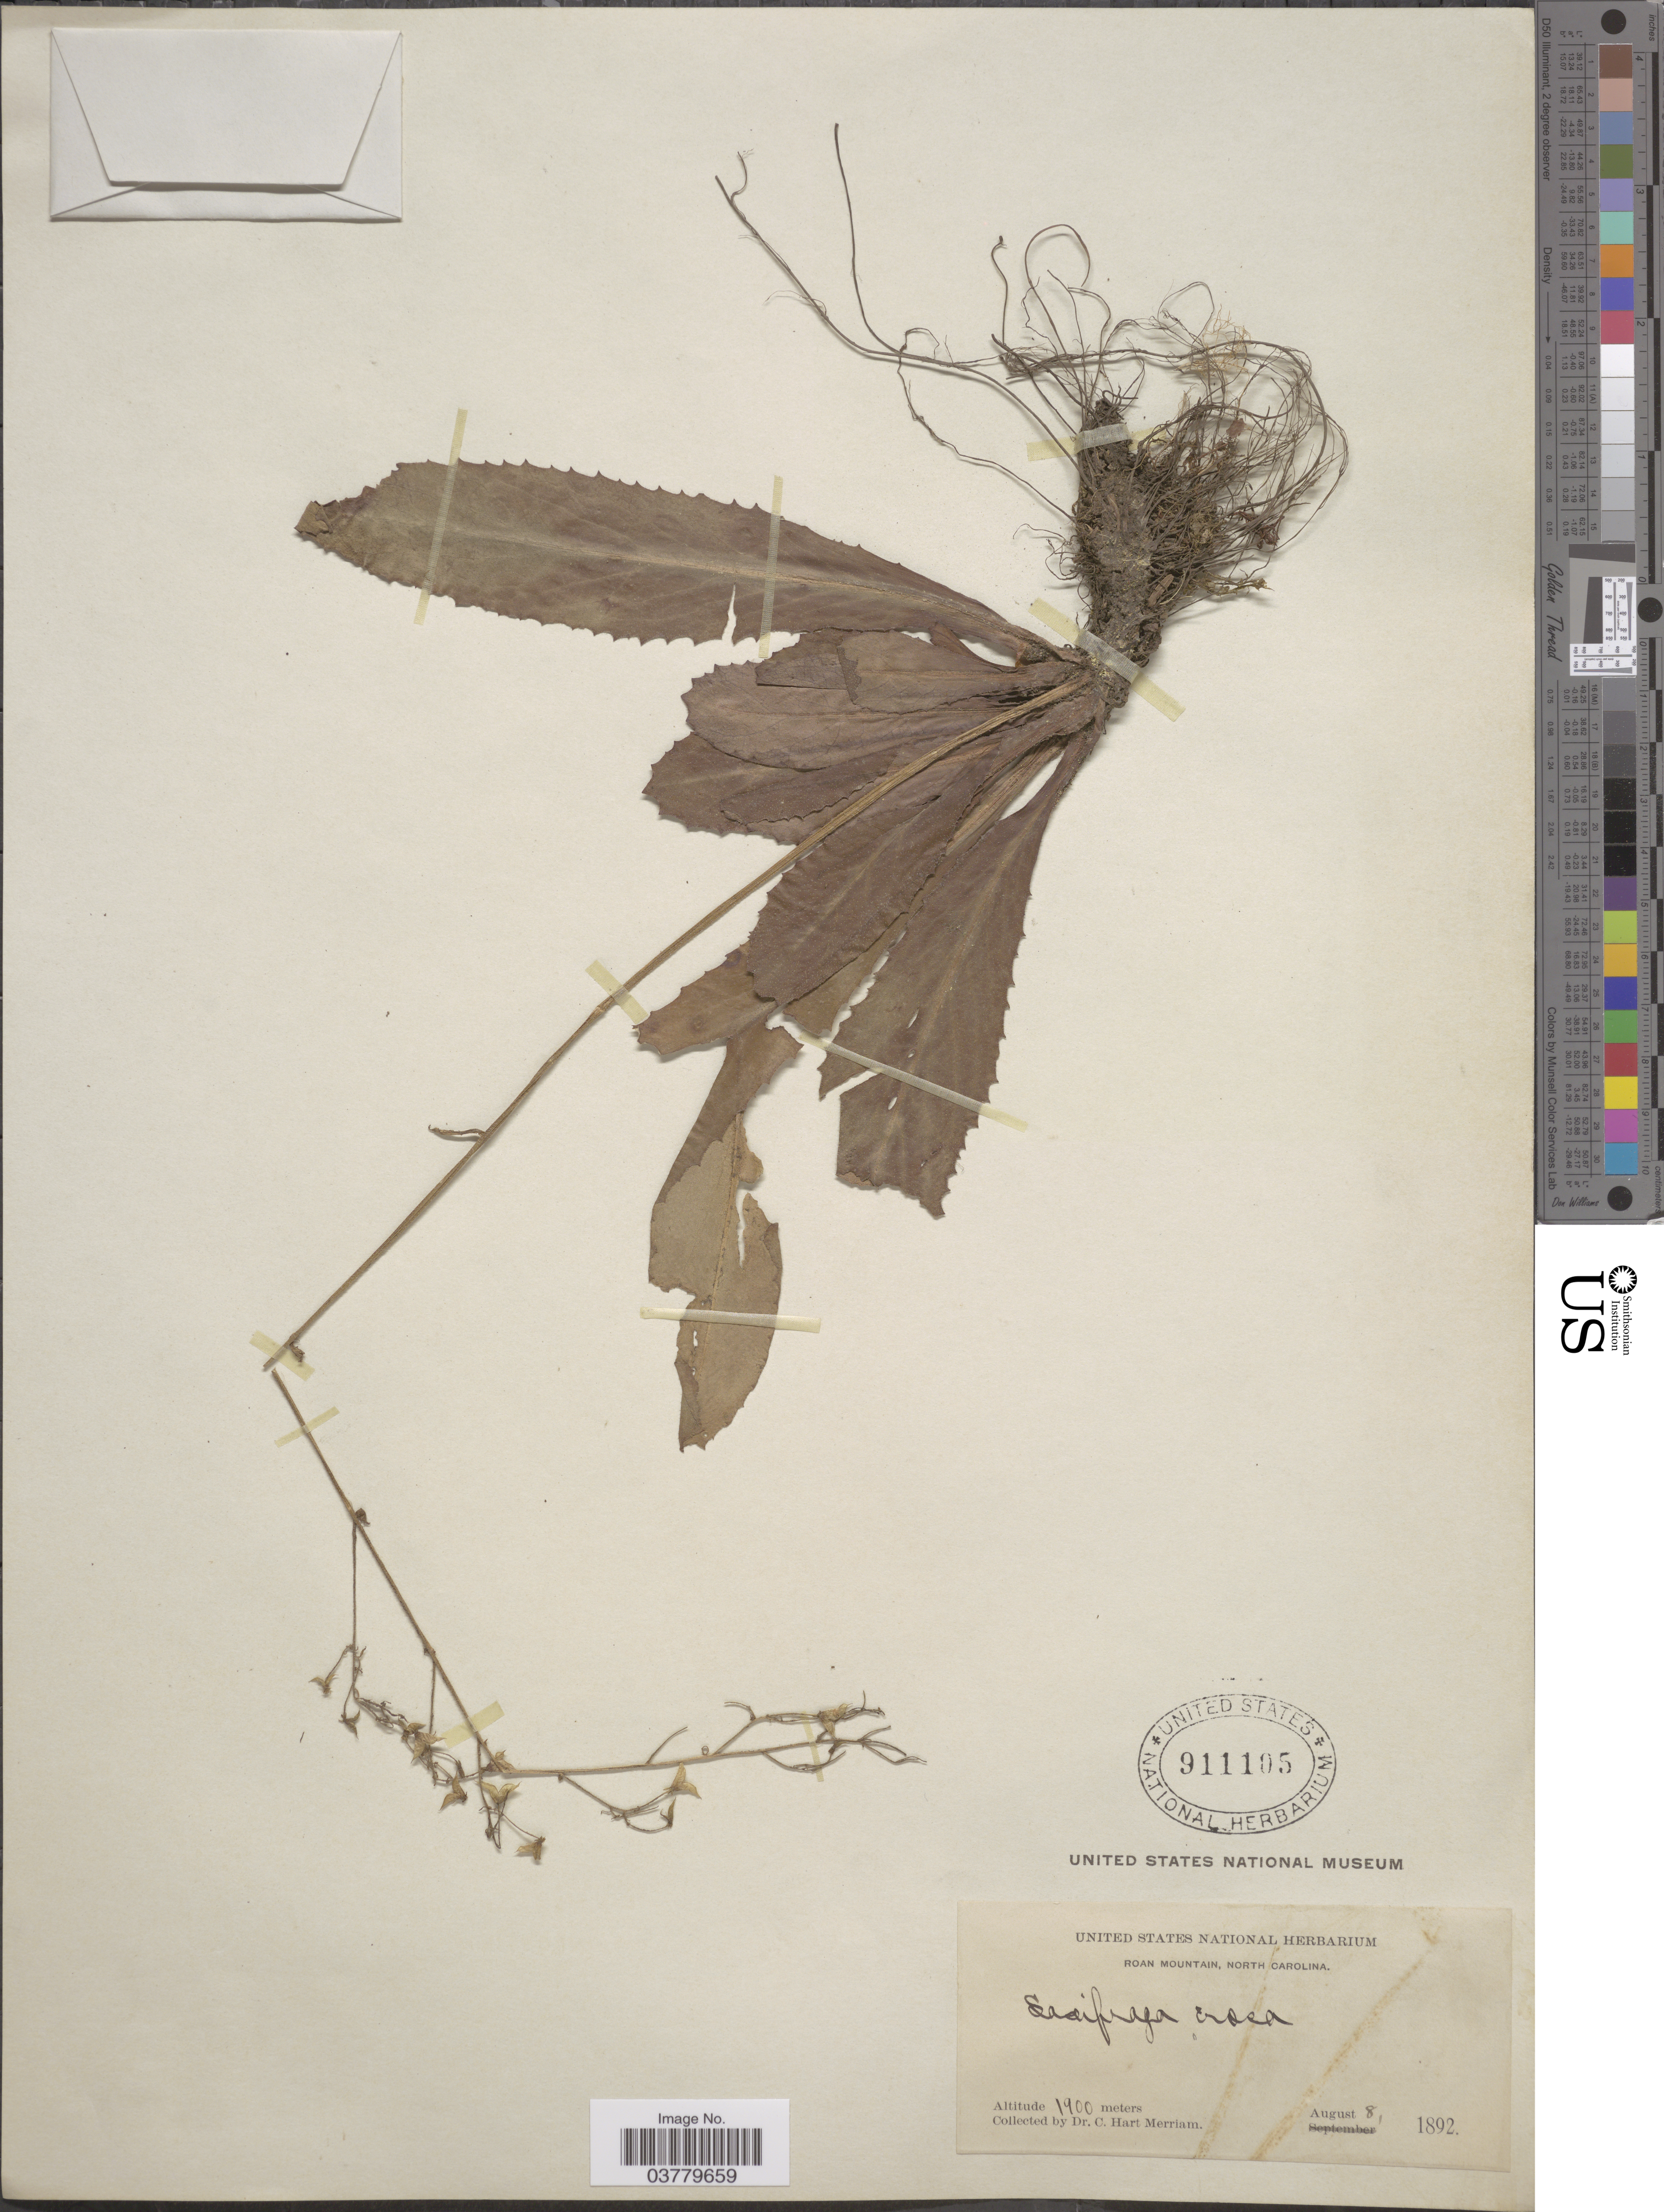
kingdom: Plantae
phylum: Tracheophyta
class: Magnoliopsida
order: Saxifragales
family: Saxifragaceae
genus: Micranthes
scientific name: Micranthes micranthidifolia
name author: (Haw.) Small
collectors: C. Merriam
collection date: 1892-08-08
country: United States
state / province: North Carolina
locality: Roan Mountain.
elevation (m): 1900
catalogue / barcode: US 911105